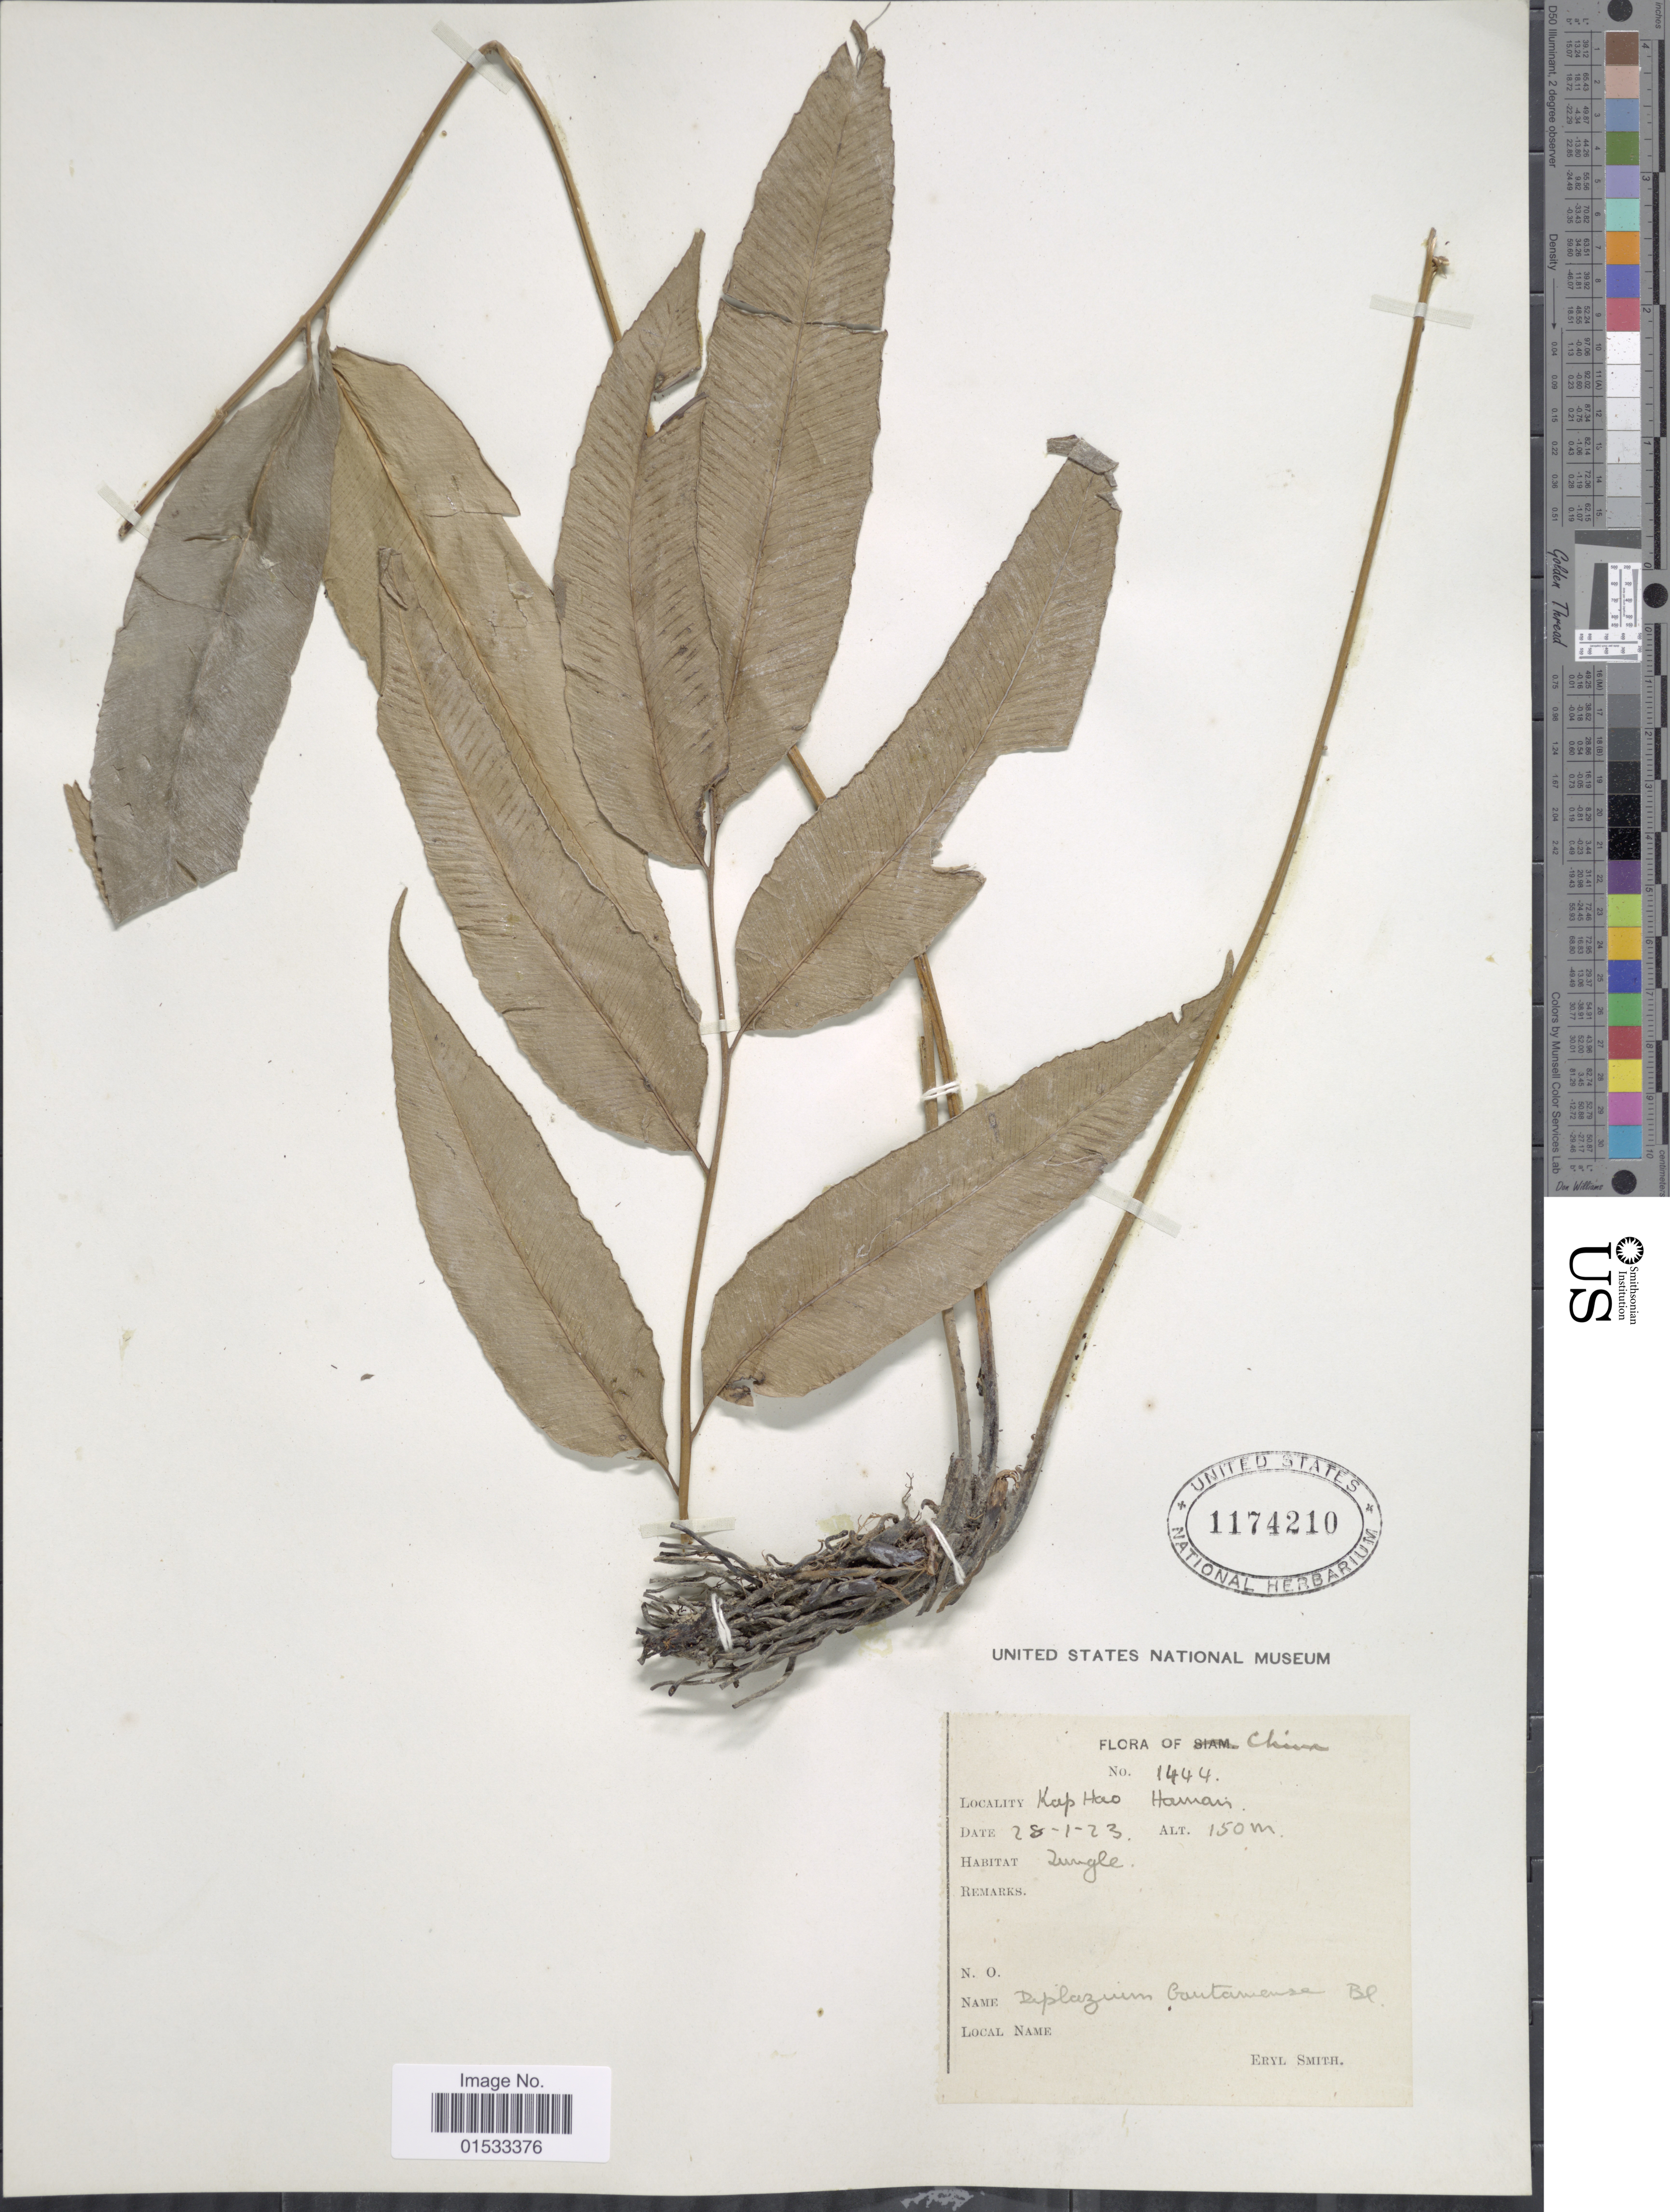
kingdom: Plantae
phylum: Tracheophyta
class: Polypodiopsida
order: Polypodiales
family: Athyriaceae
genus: Diplazium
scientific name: Diplazium crassiusculum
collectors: E. Smith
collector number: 1444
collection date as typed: Transcribed d/m/y: 28/1/23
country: China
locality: Kap Hao, Haman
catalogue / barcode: US 1174210